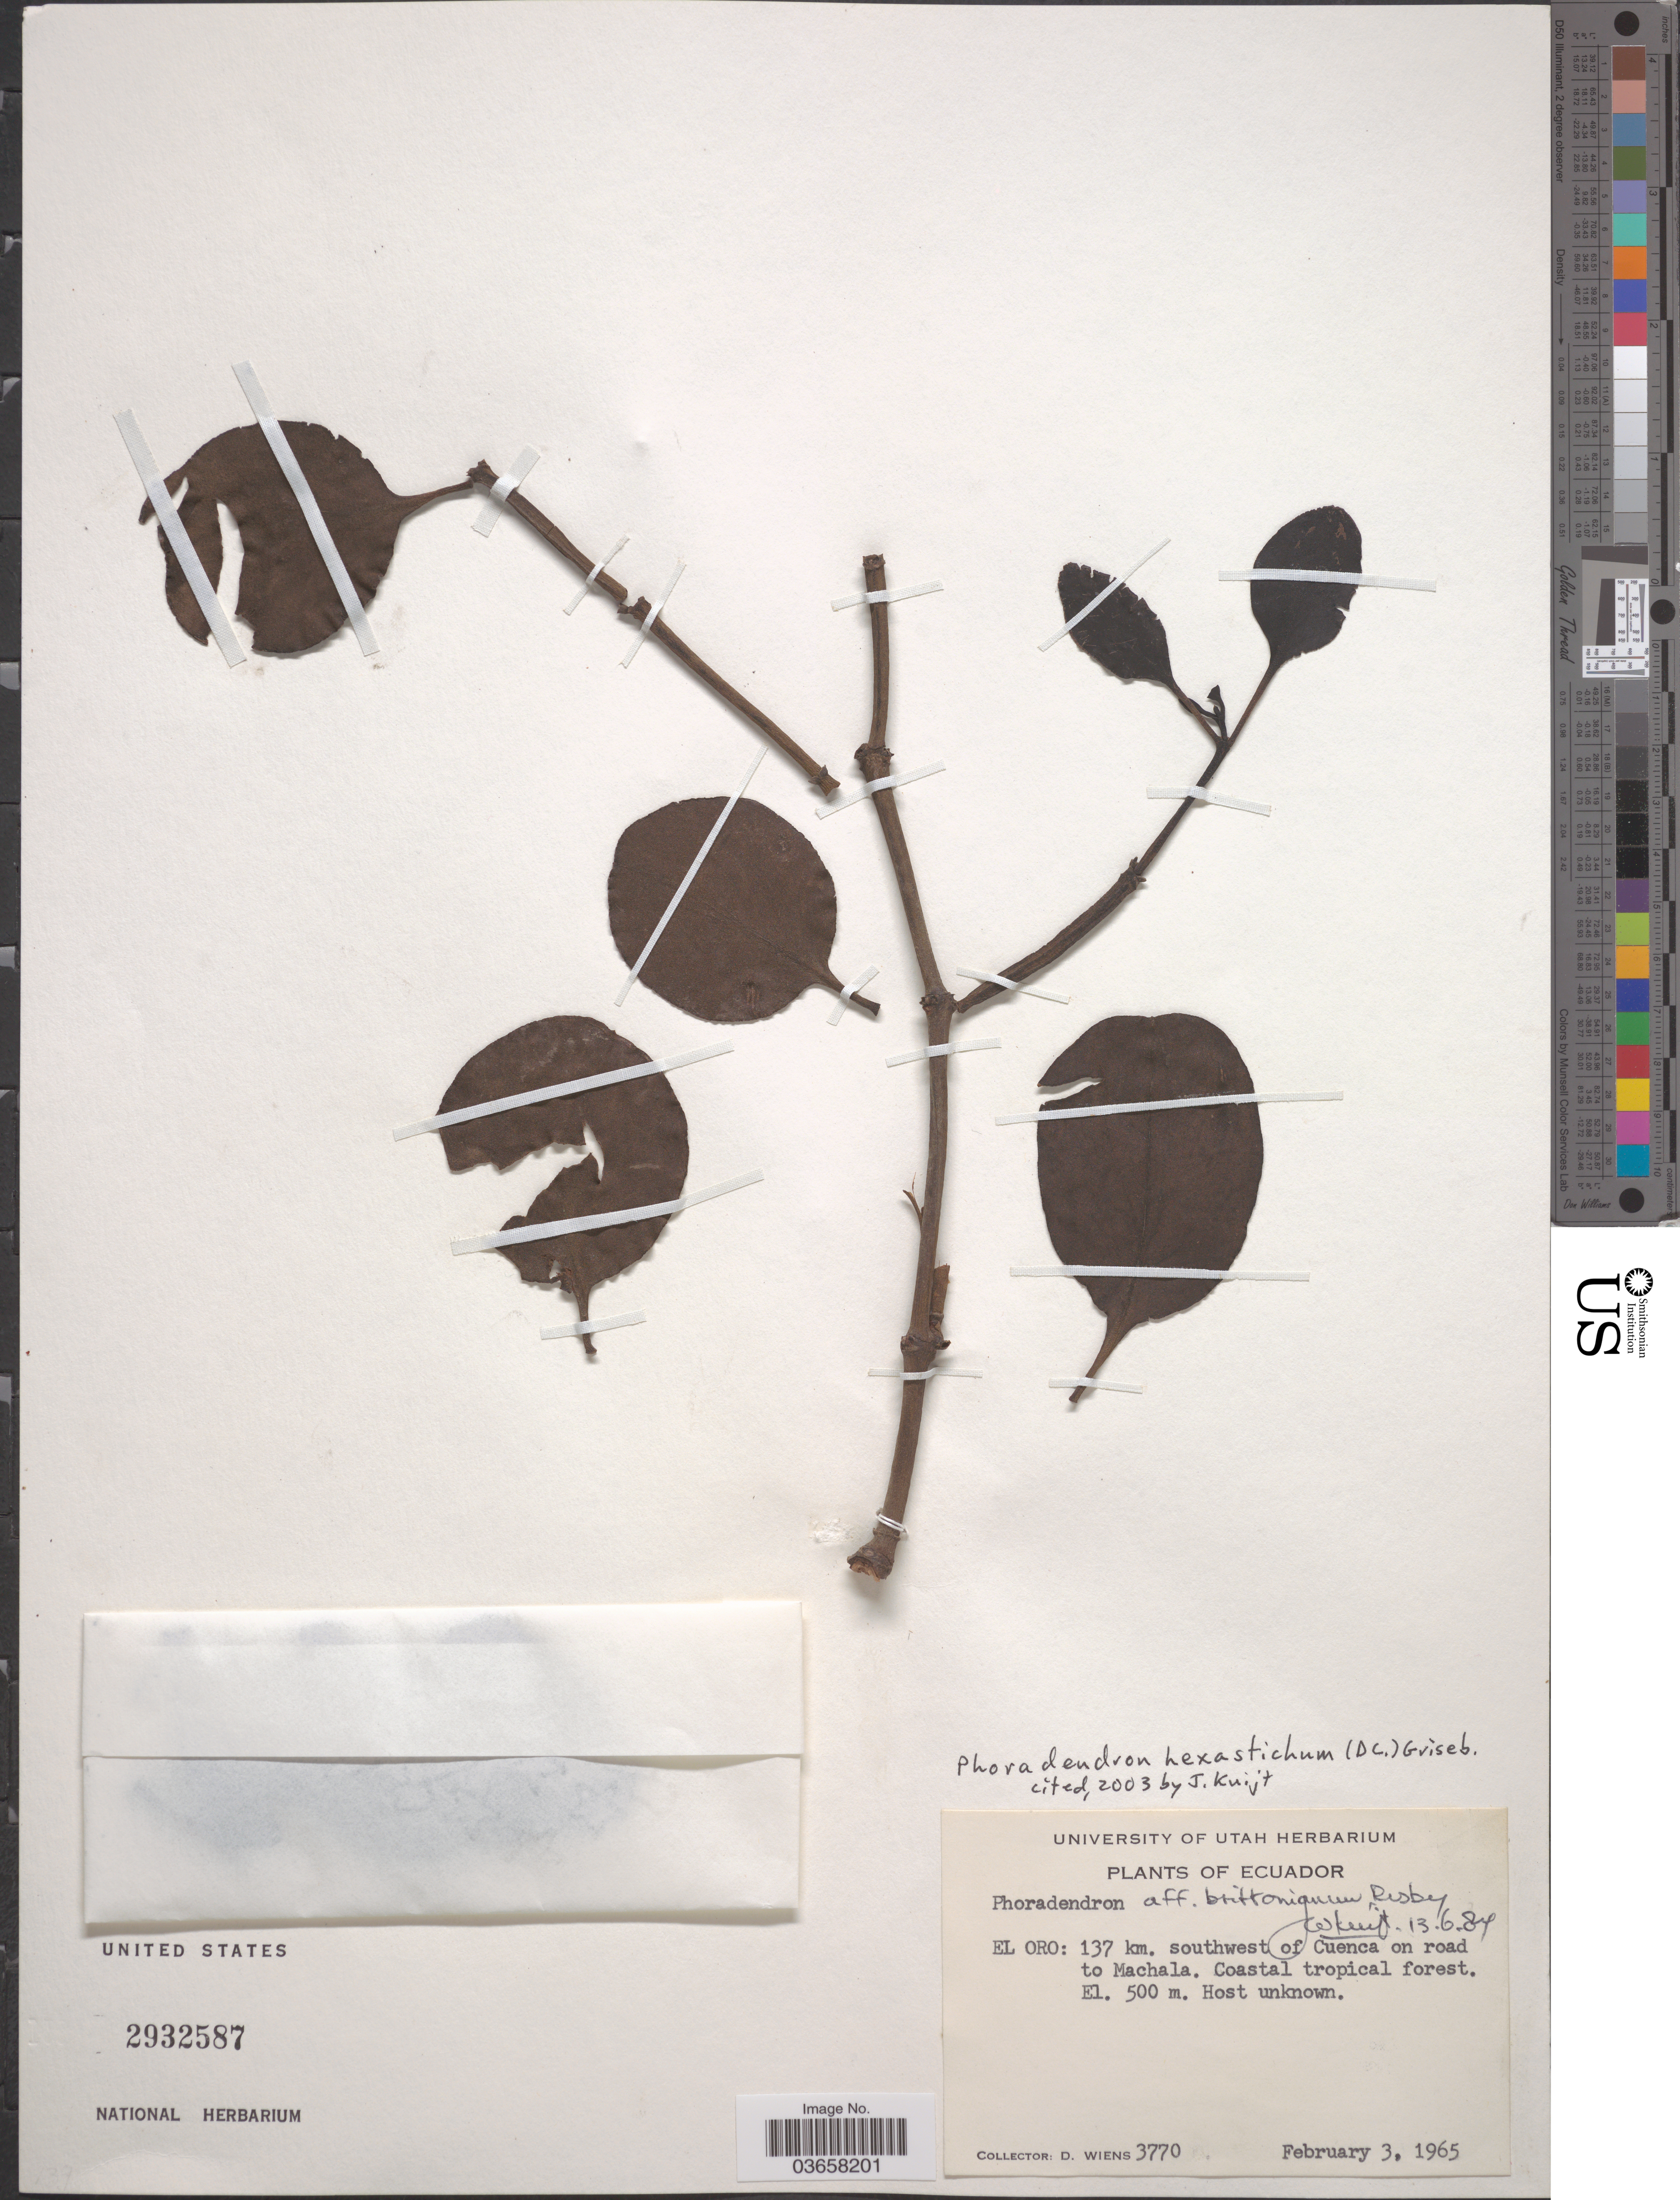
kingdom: Plantae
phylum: Tracheophyta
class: Magnoliopsida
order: Santalales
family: Viscaceae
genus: Phoradendron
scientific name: Phoradendron sp.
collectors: D. Wiens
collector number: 3770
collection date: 1965-02-03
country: Ecuador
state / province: El Oro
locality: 137 km. southwest of Cuenca on road to Machala.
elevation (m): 500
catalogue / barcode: US 2932587